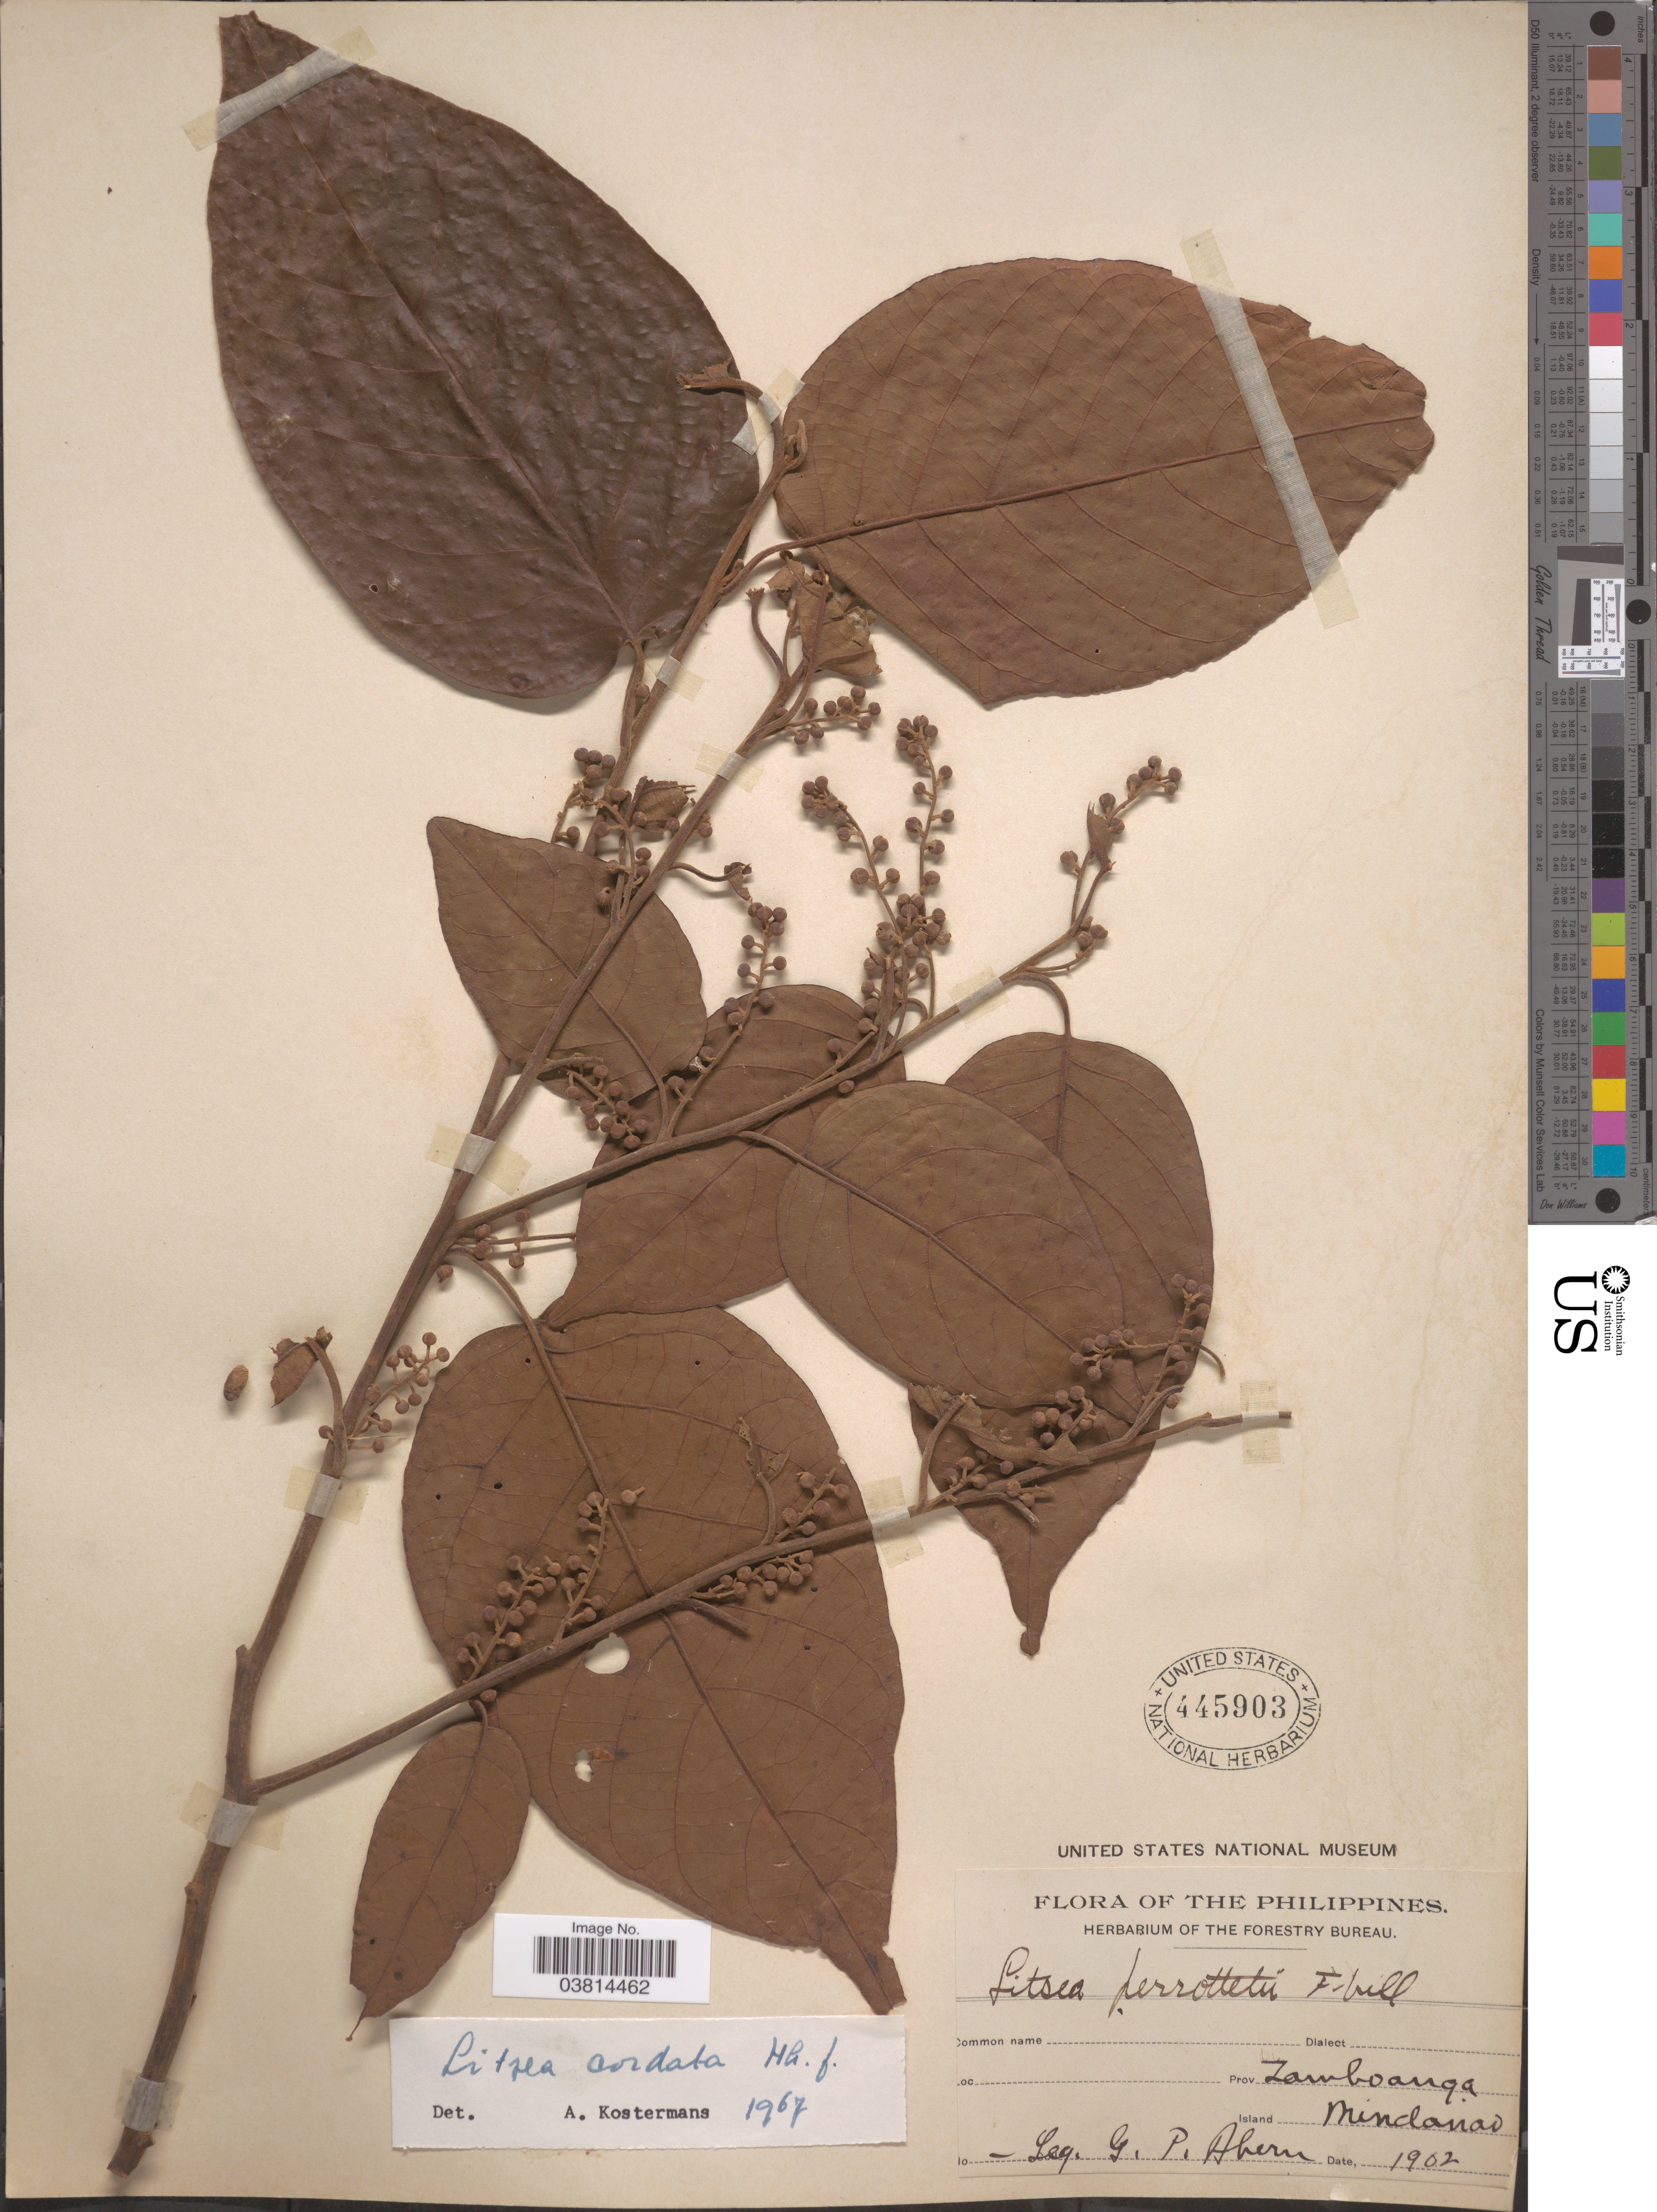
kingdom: Plantae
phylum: Tracheophyta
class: Magnoliopsida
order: Laurales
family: Lauraceae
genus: Litsea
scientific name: Litsea cordata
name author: Hook. f.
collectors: G. Ahern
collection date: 1902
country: Philippines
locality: Prov. Zamboanga. Island Mindanao.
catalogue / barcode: US 445903